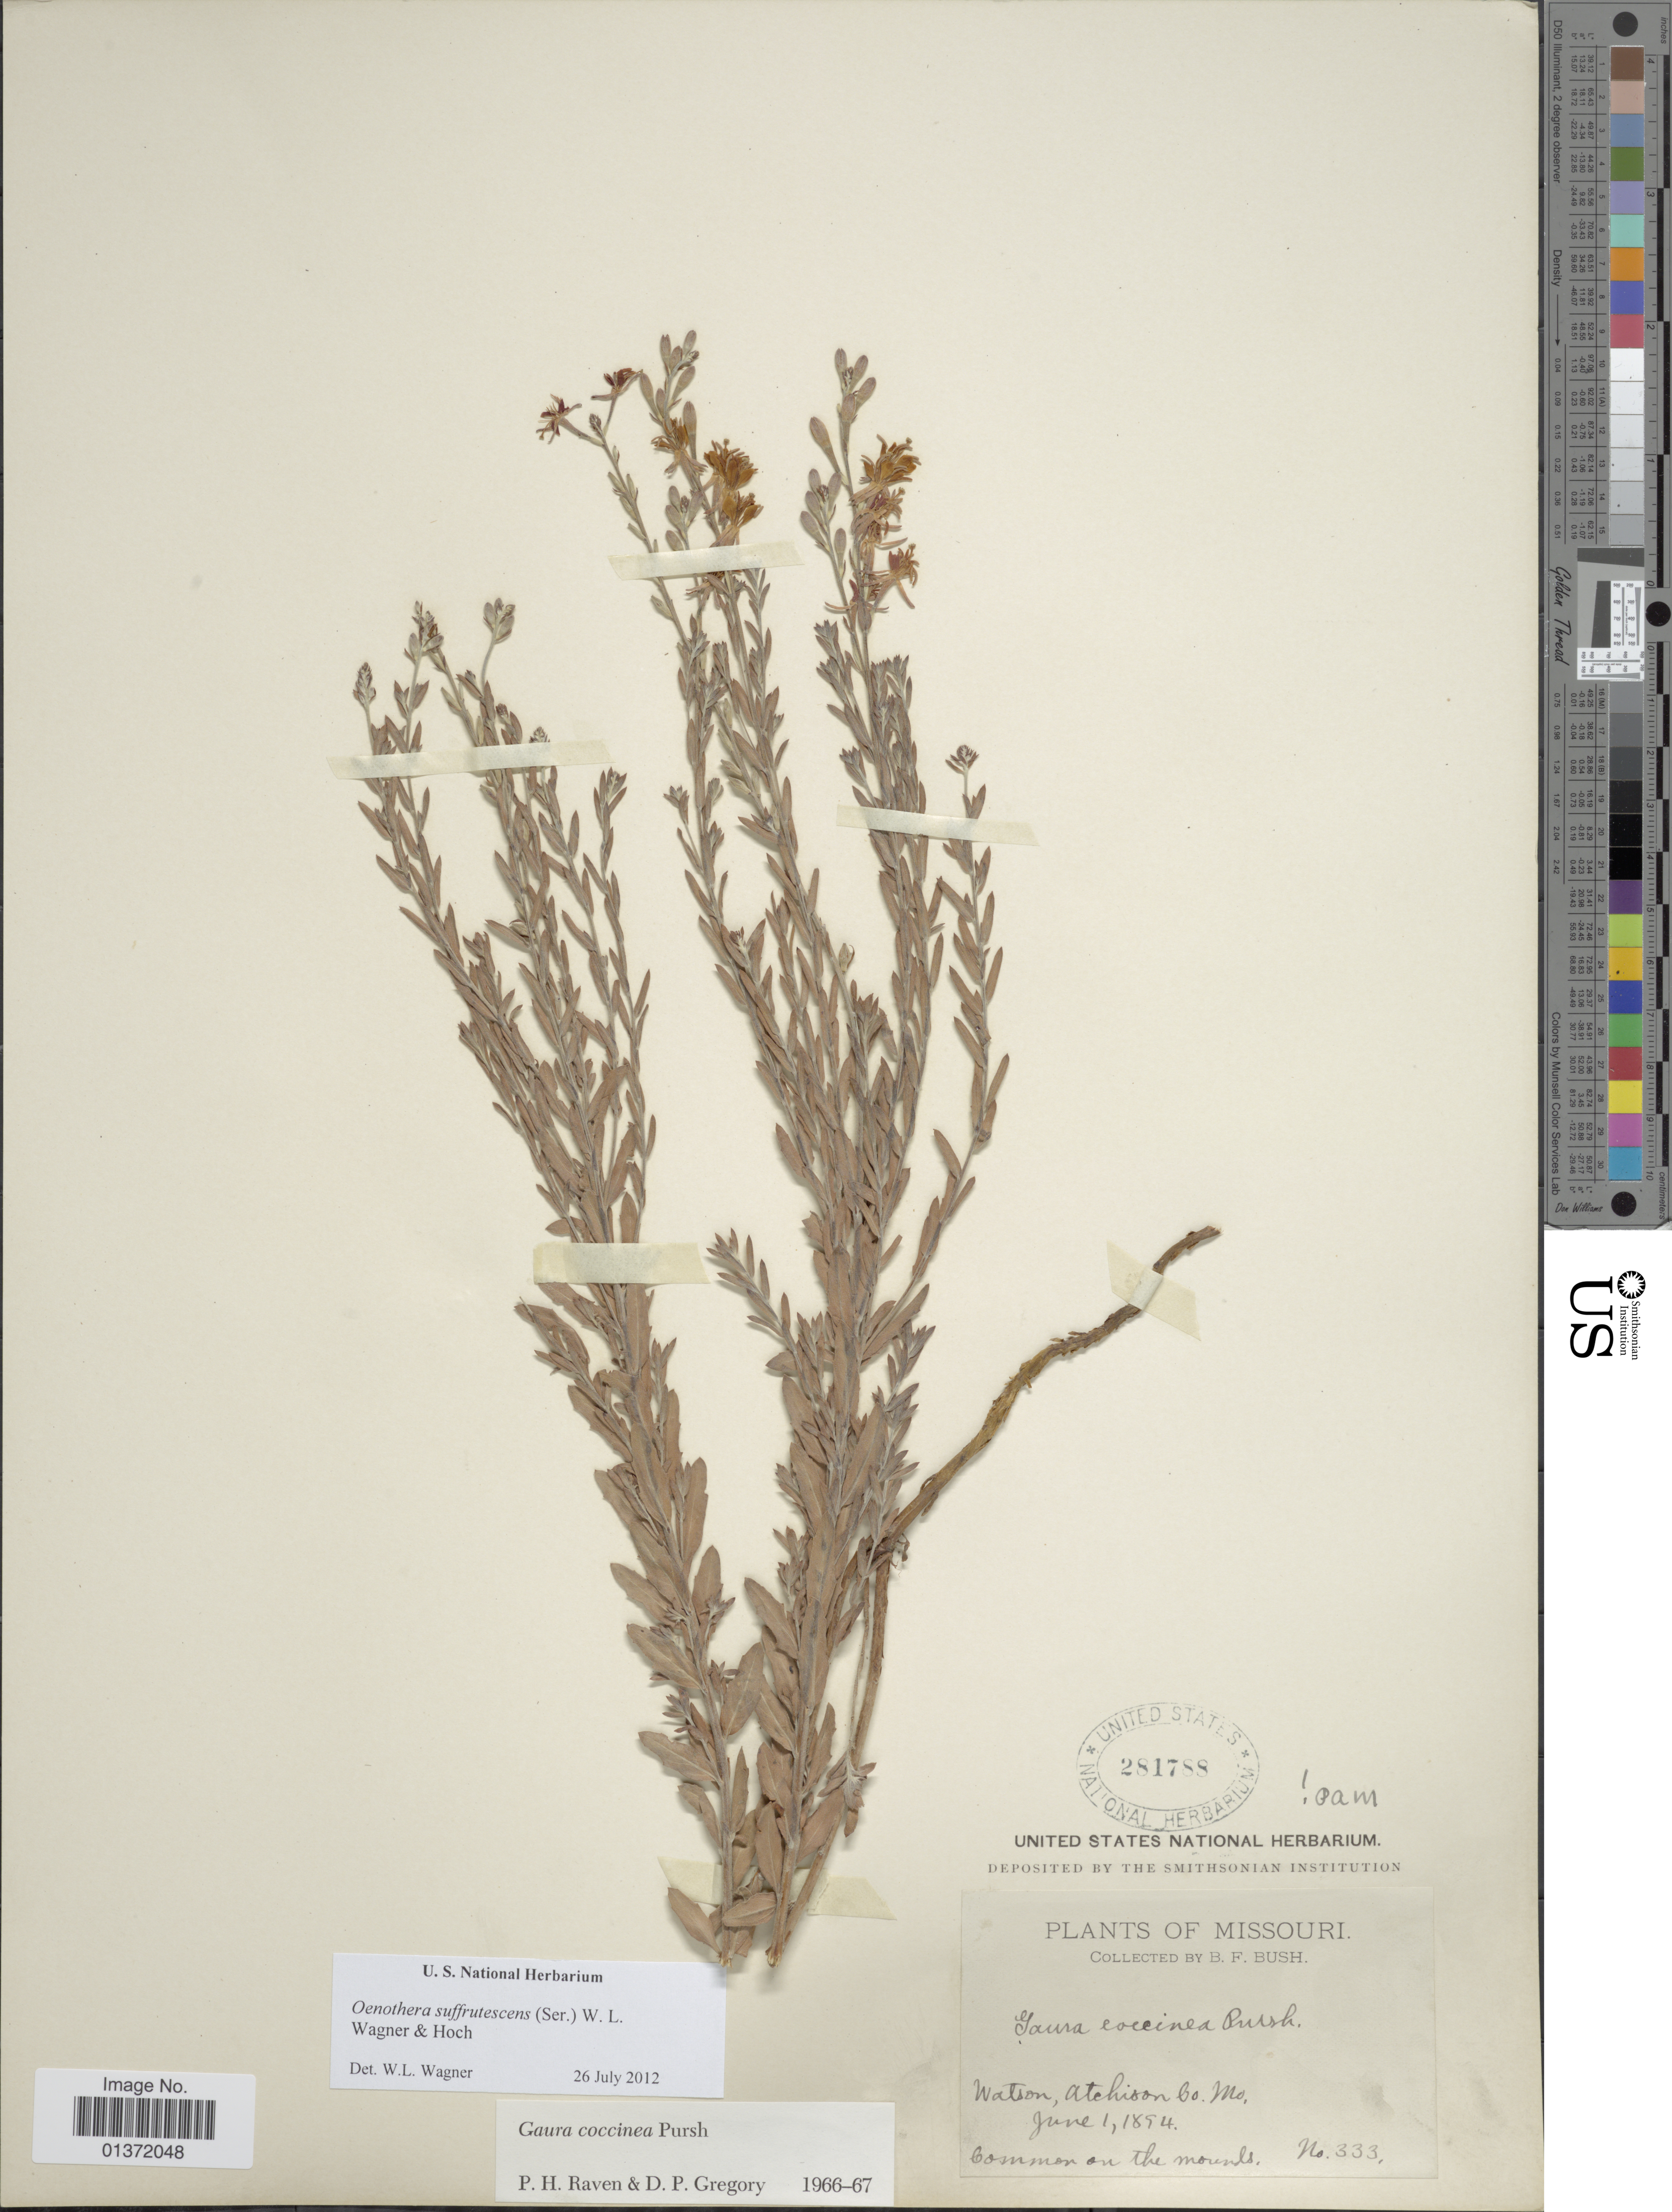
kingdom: Plantae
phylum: Tracheophyta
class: Magnoliopsida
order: Myrtales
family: Onagraceae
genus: Oenothera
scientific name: Oenothera suffrutescens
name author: (Ser.) W.L. Wagner & Hoch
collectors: B. F. Bush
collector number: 333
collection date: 1894-06-01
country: United States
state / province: Missouri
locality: Watson, Atchison Co.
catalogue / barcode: US 281788